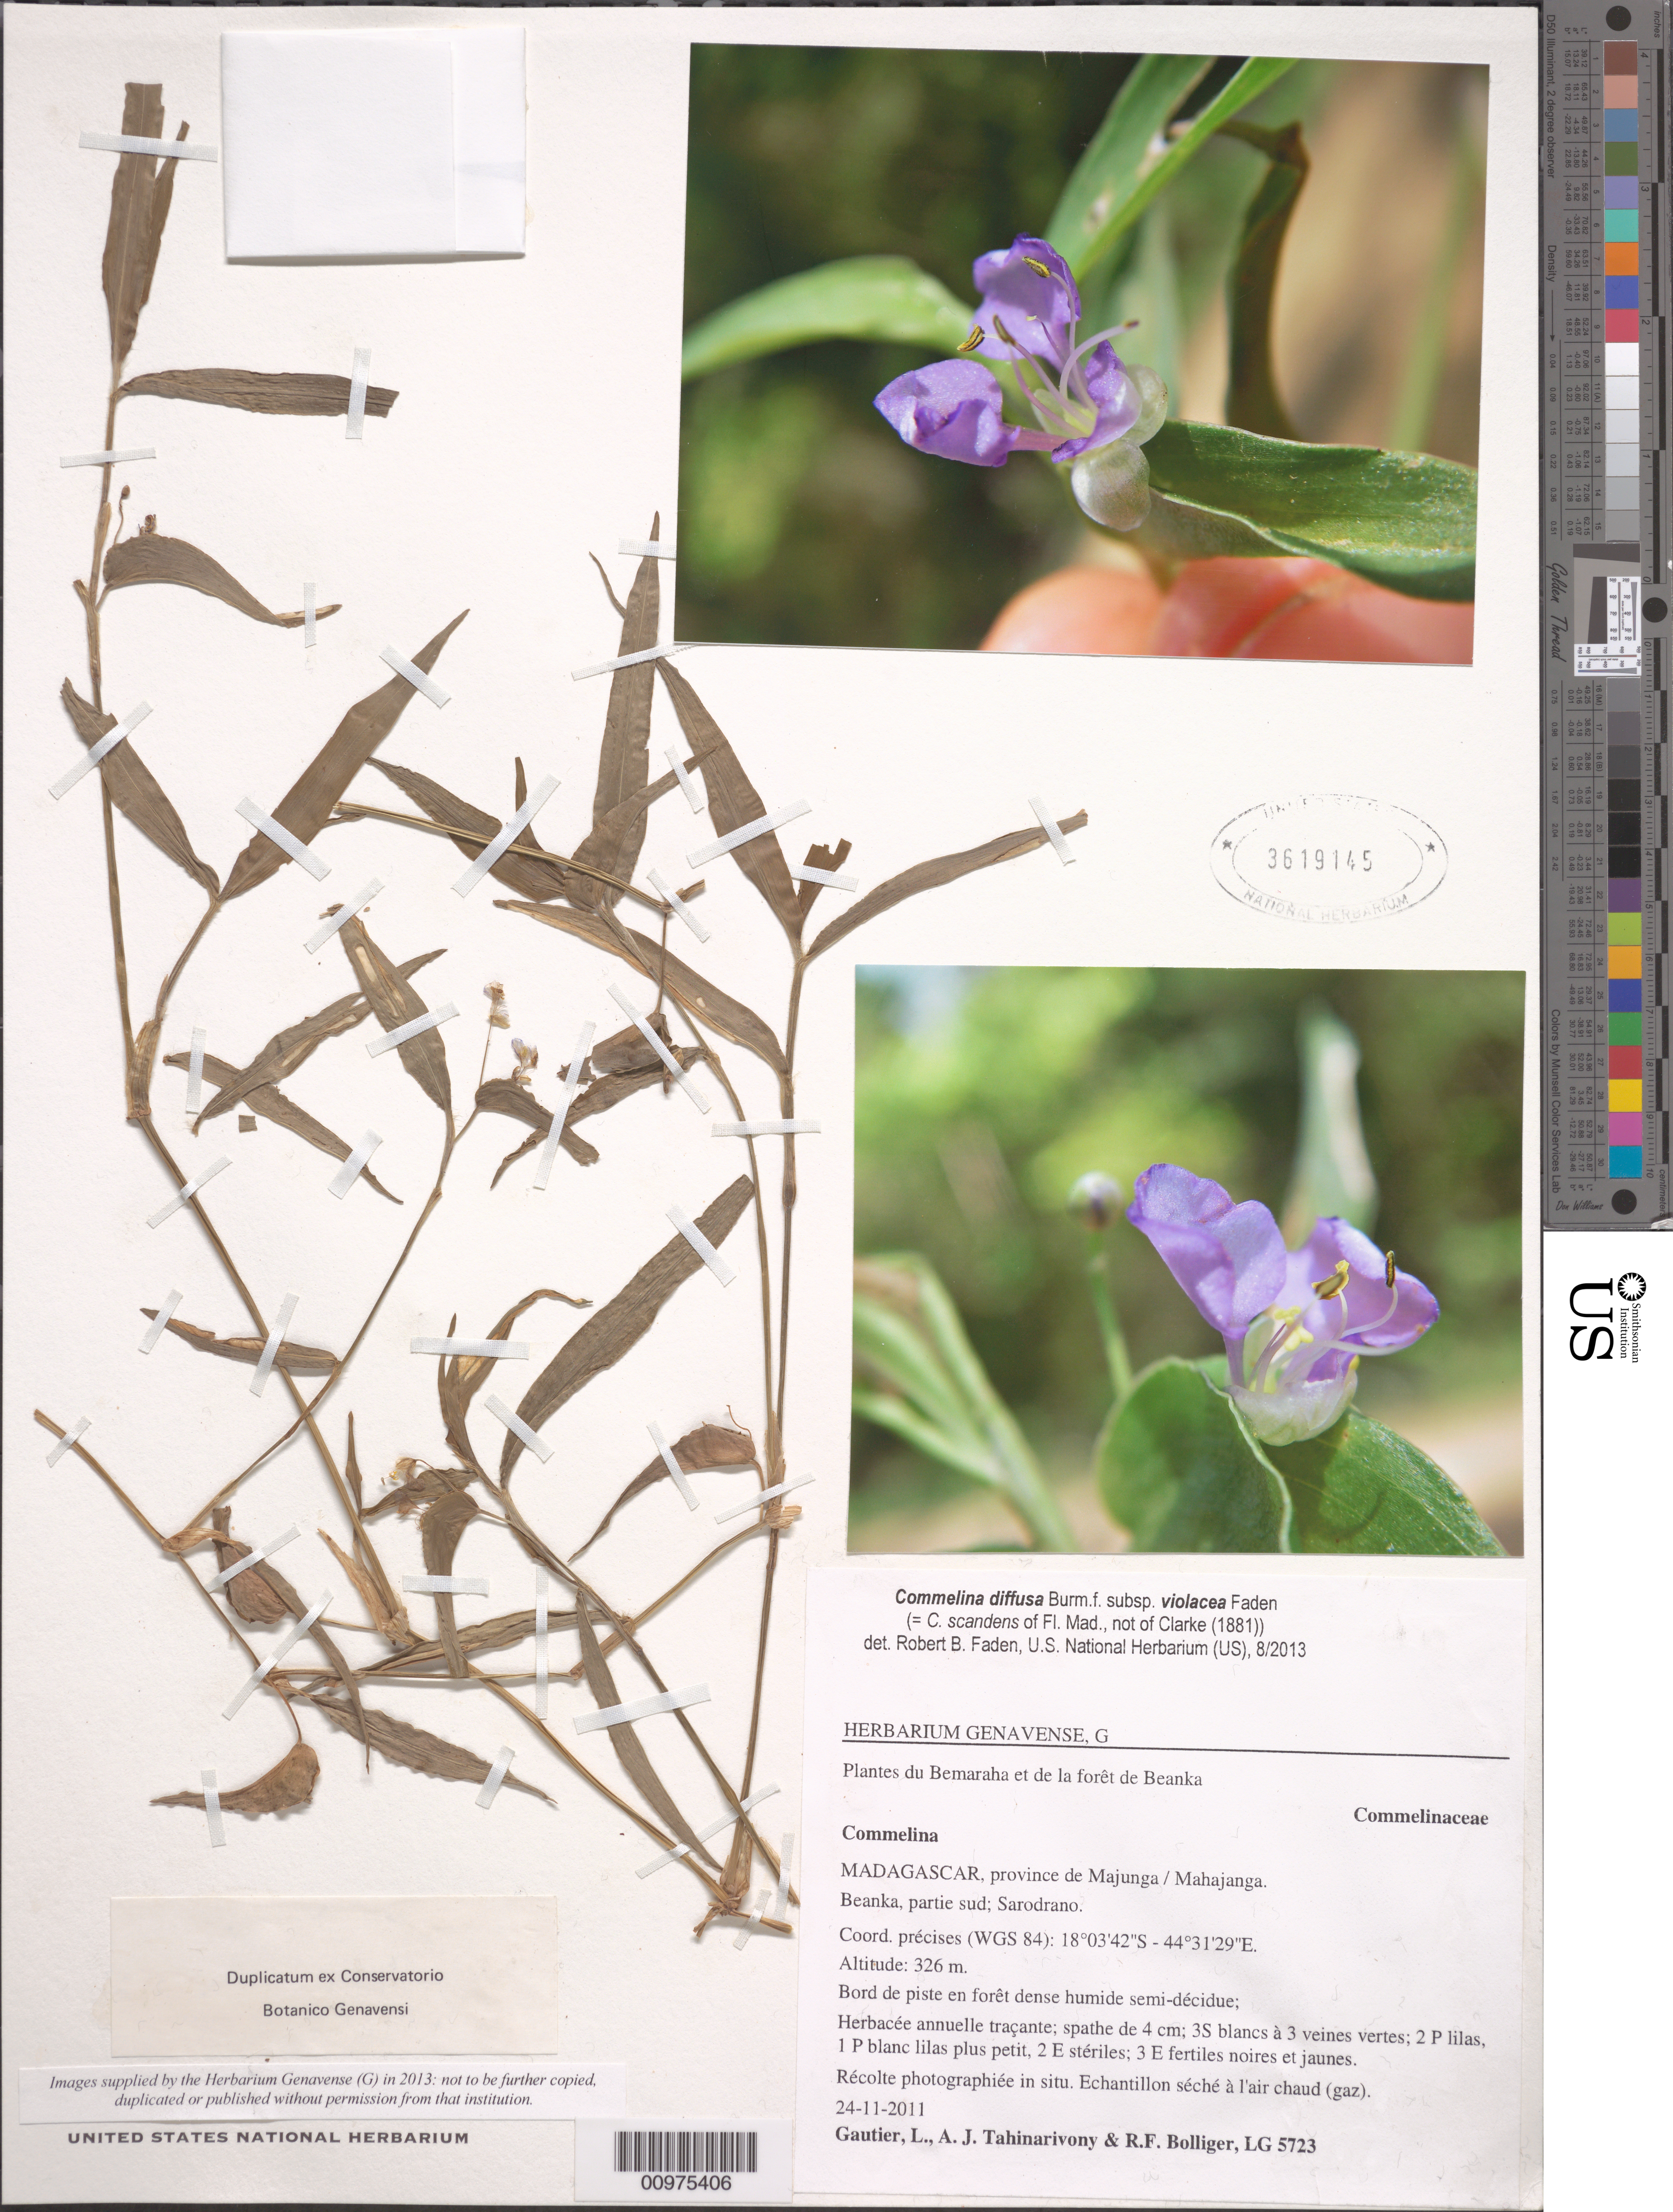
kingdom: Plantae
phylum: Tracheophyta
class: Liliopsida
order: Commelinales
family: Commelinaceae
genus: Commelina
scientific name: Commelina diffusa subsp. violacea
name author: Faden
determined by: Faden, Robert B., (US), Smithsonian Institution - National Museum of Natural History (UNITED STATES)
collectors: L. Gautier et al.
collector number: LG 5723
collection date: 2011-11-24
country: Madagascar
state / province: Melaky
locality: Beanka. Sarodrano.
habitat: Bord de piste en forêt dense humide semi-décidue; Plantes du Bemaraha et de la forêt dde Beanka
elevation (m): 326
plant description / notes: Photos on the sheet.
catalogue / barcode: US 3619145